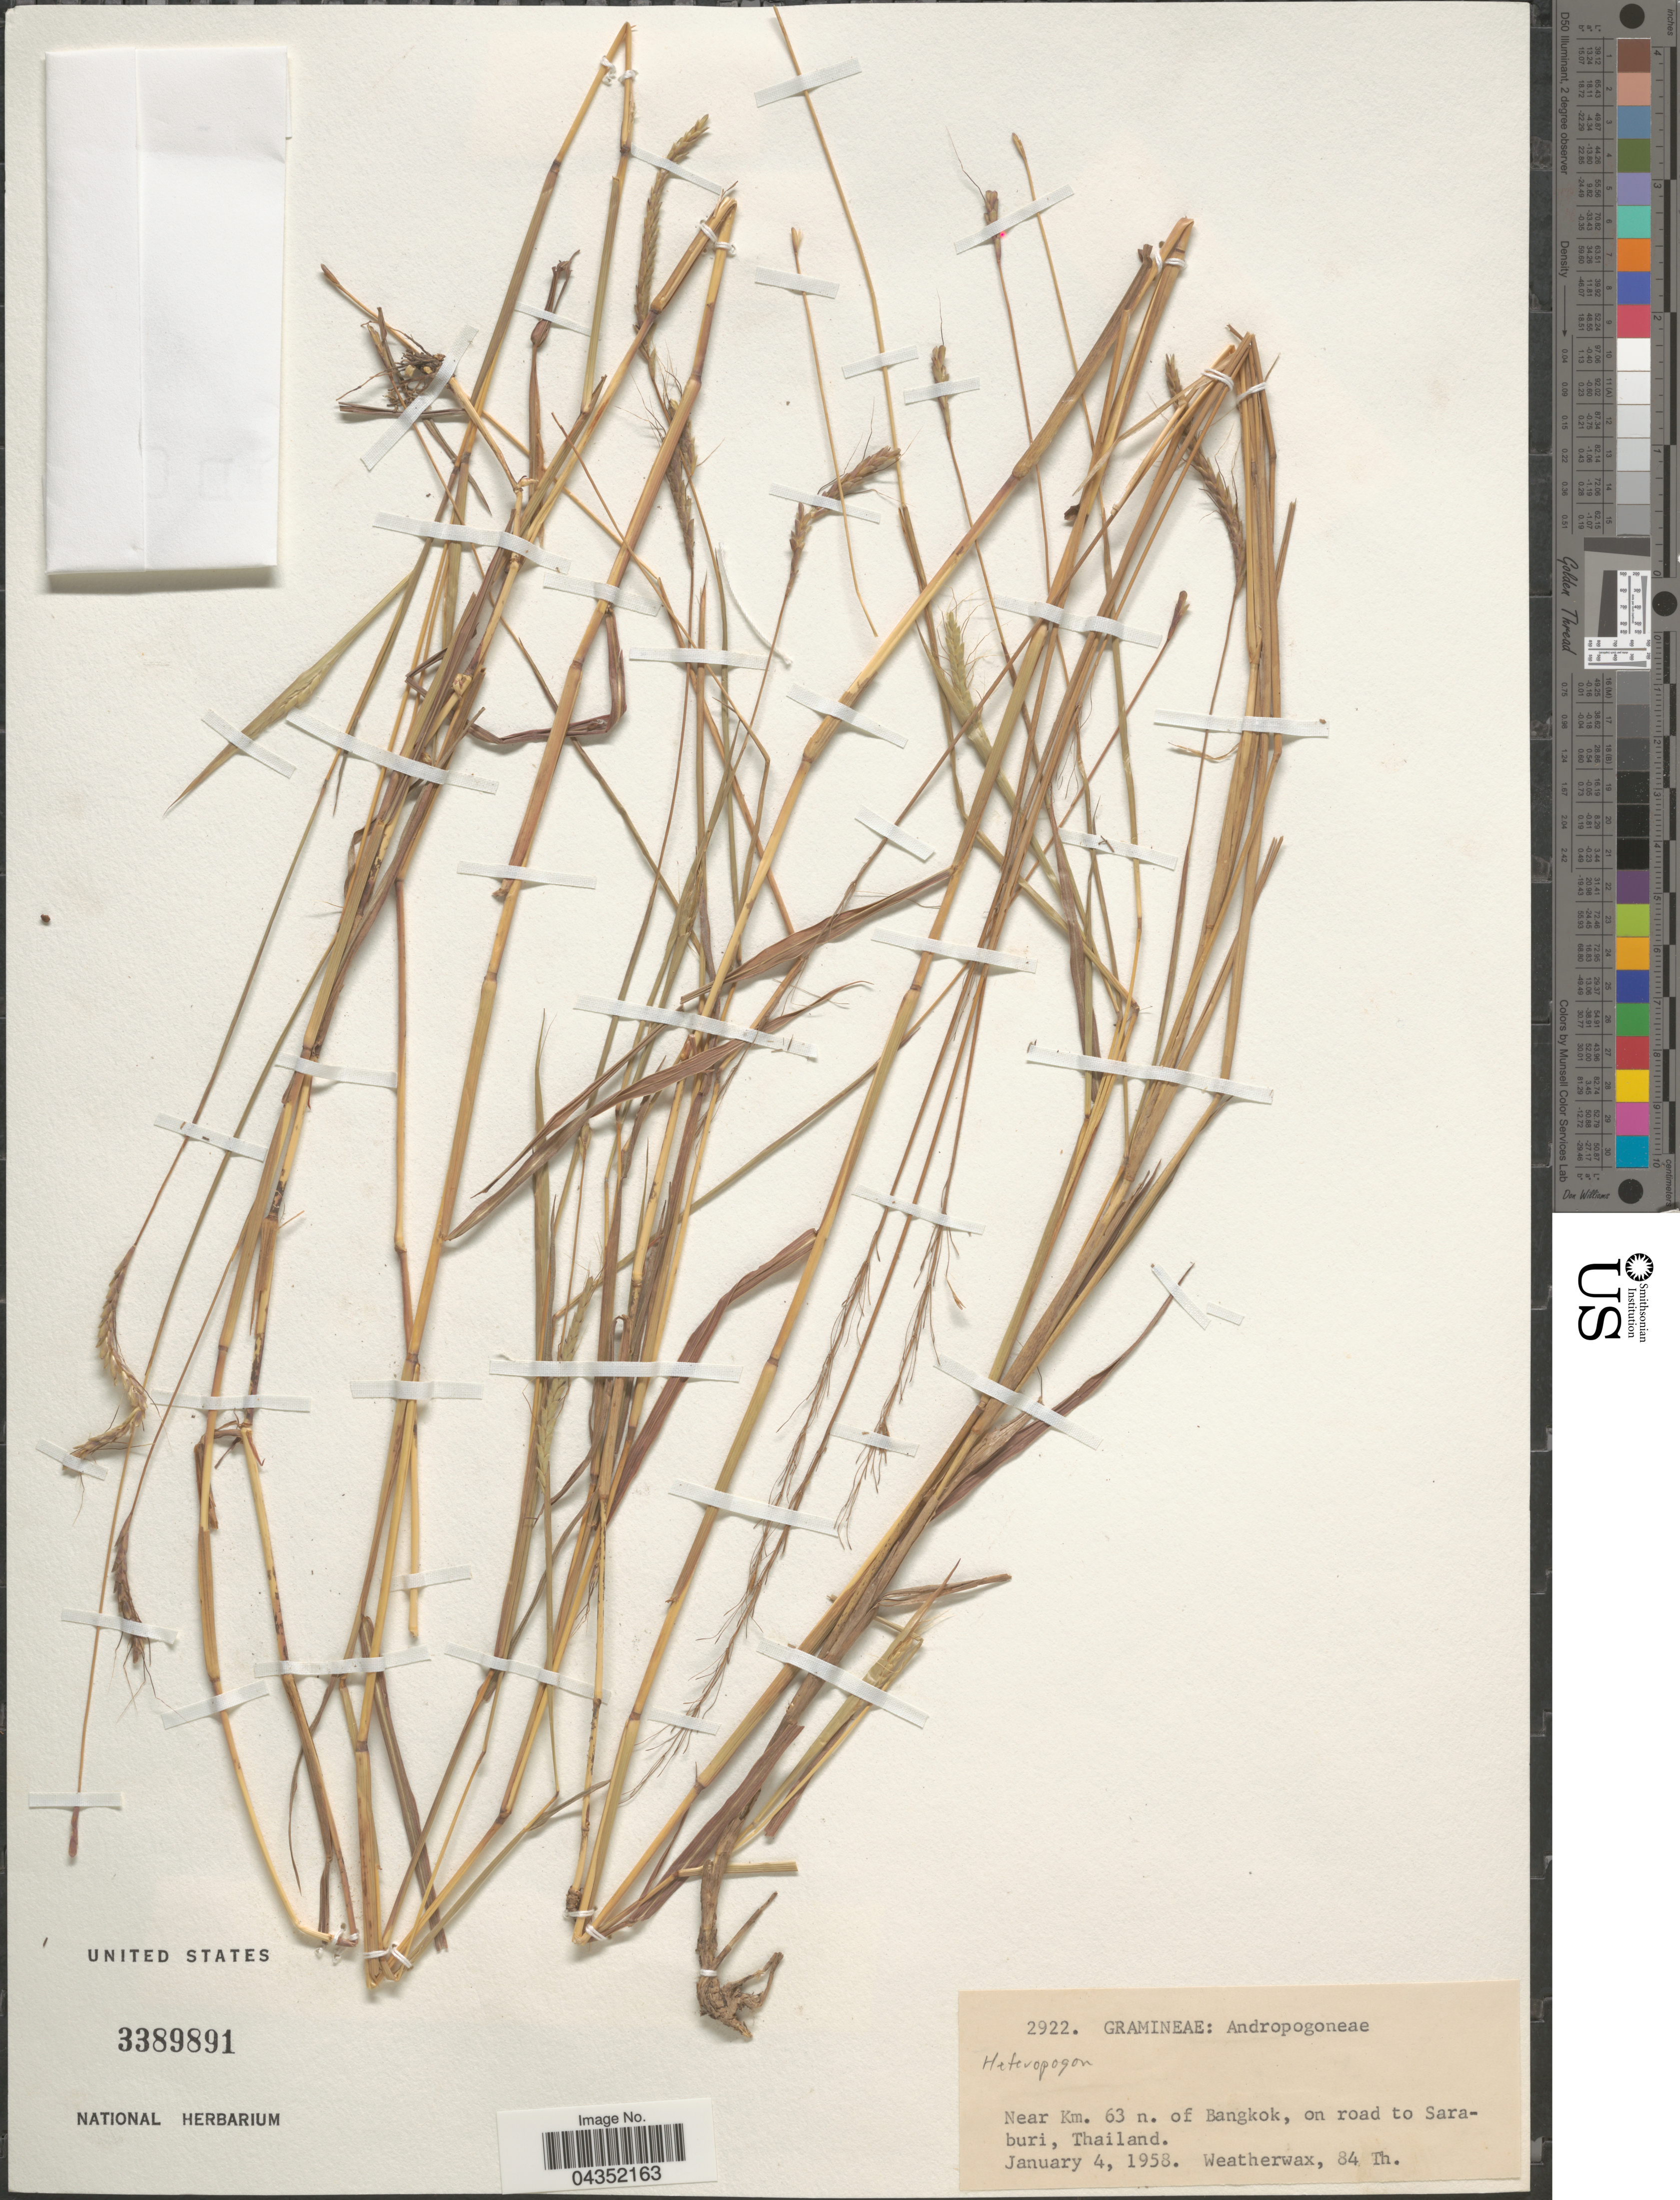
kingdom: Plantae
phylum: Tracheophyta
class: Liliopsida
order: Poales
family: Poaceae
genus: Heteropogon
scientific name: Heteropogon sp.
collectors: -. Weatherwax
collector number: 84Th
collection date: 1958-01-04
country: Thailand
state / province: Bangkok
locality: Near Km. 63 n. of Bangkok, on road to Saraburi.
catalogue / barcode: US 3389891